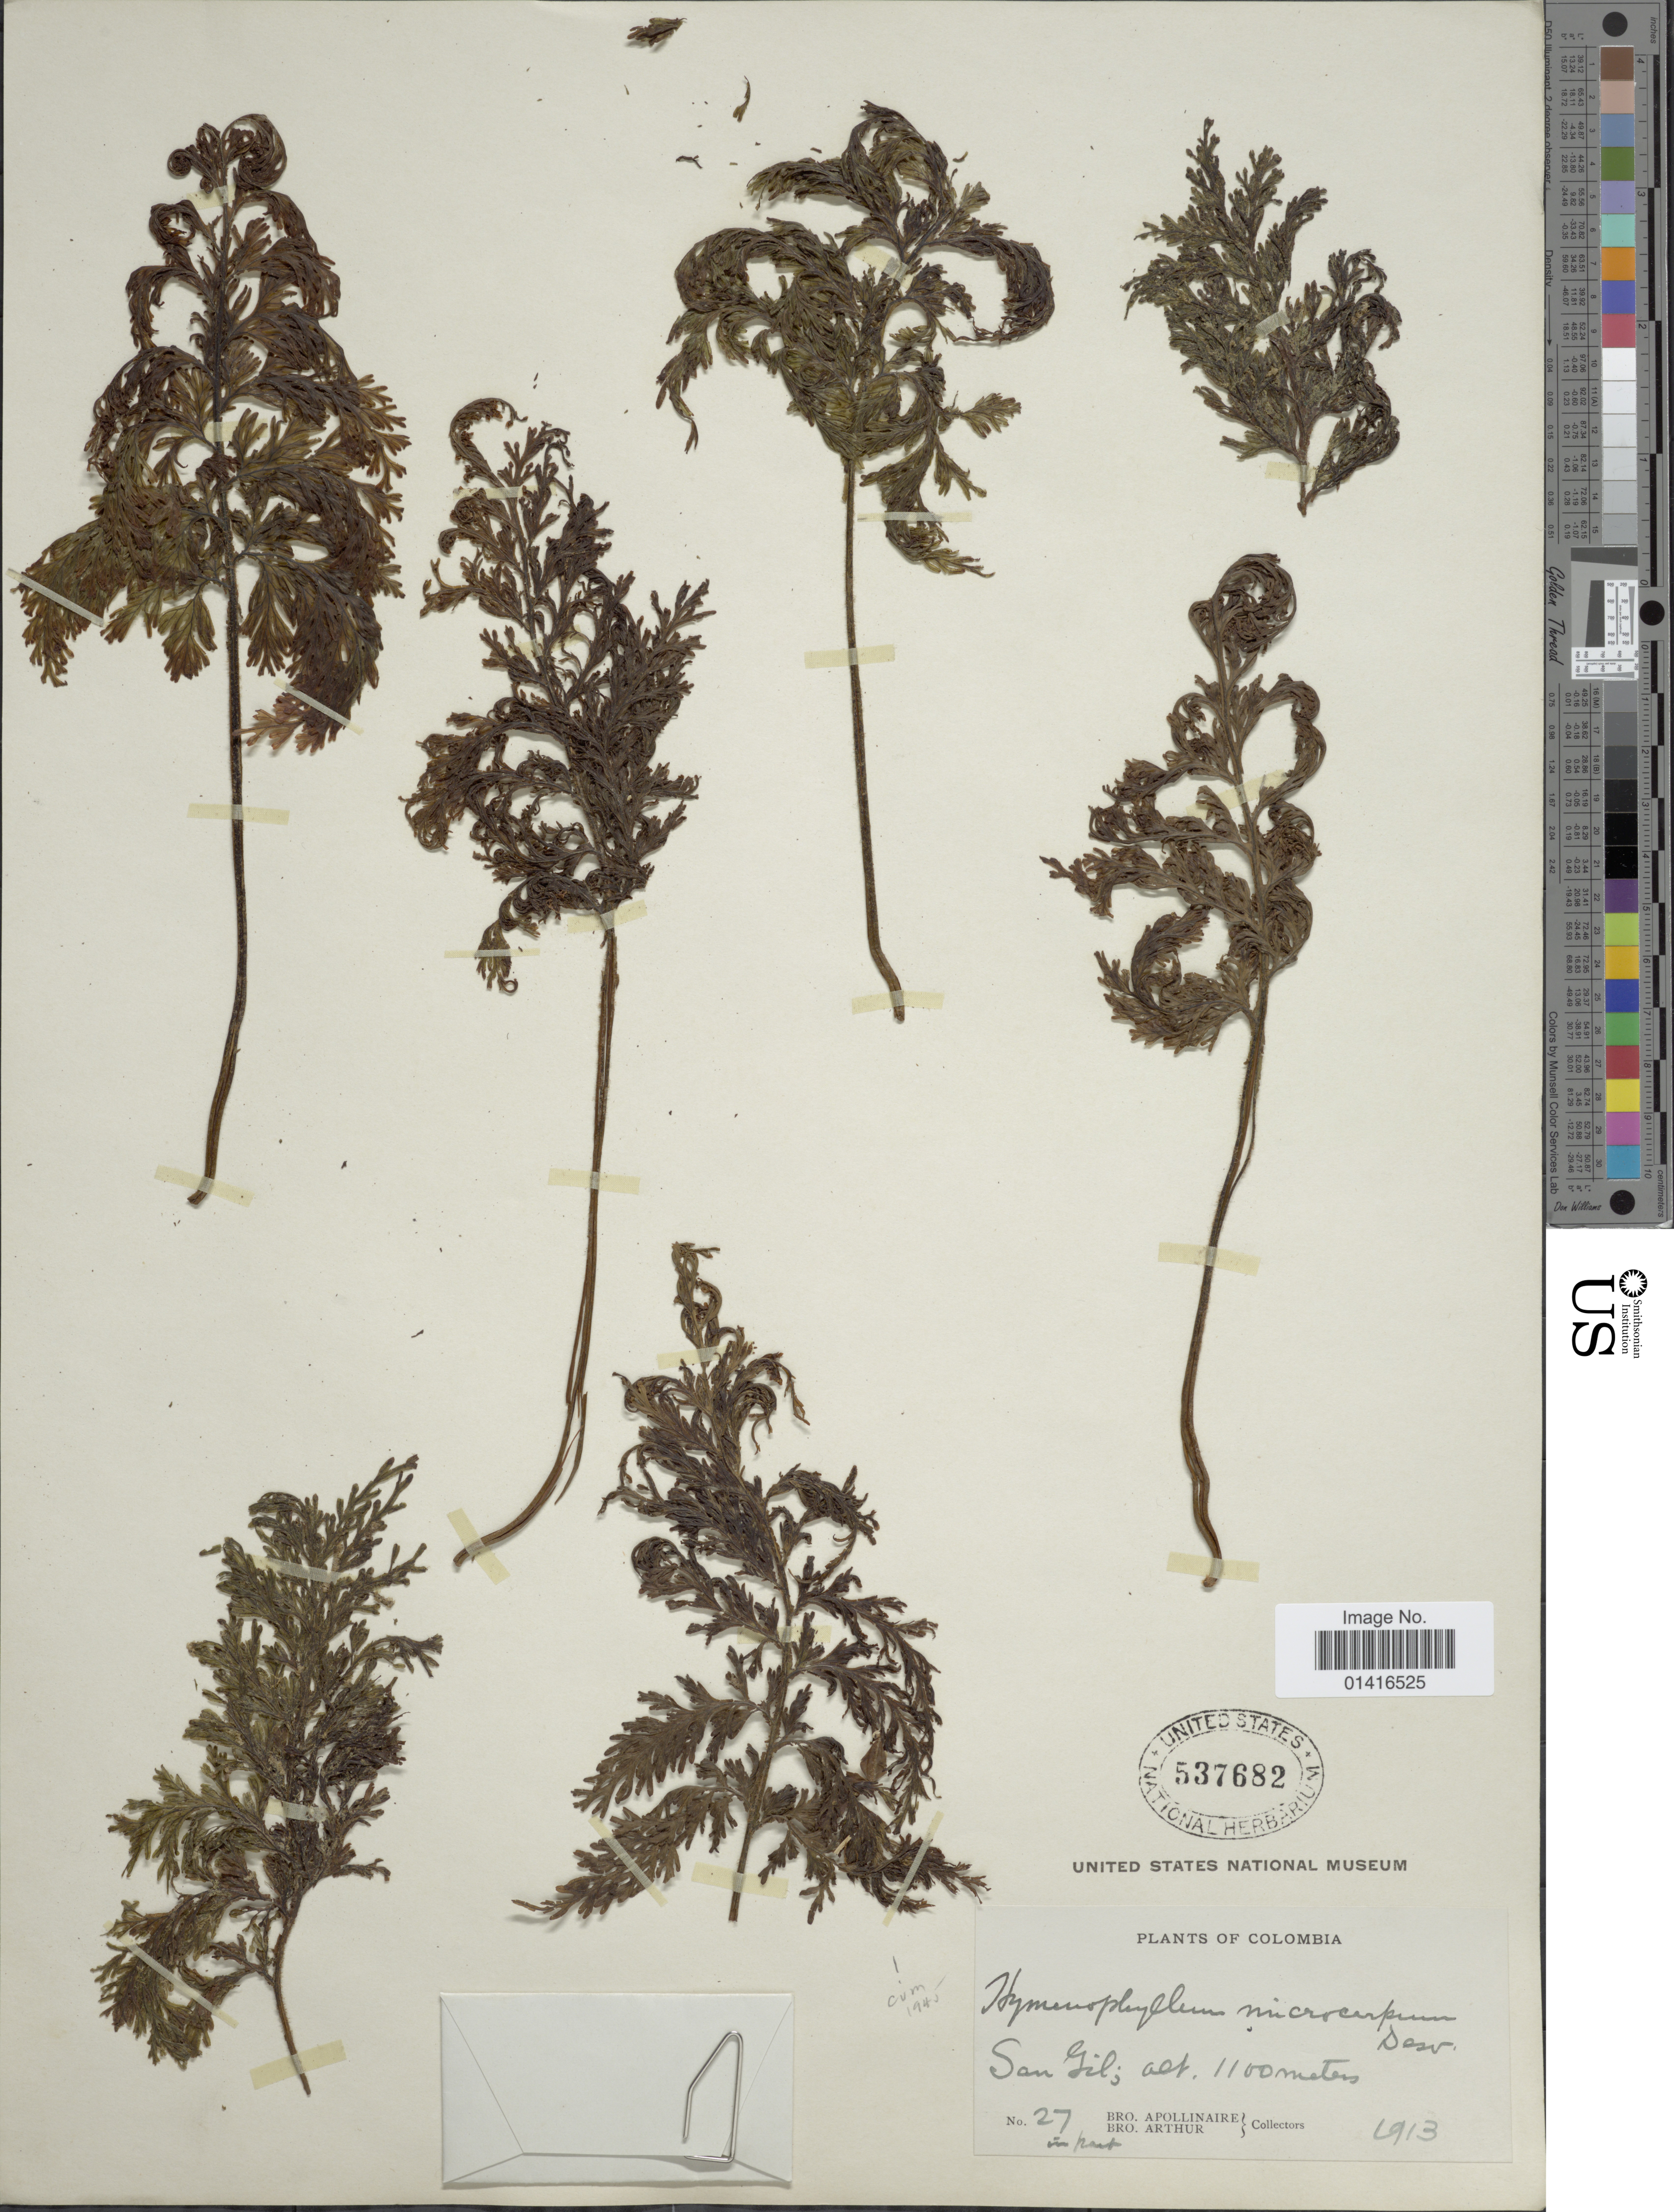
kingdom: Plantae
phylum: Tracheophyta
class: Polypodiopsida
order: Hymenophyllales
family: Hymenophyllaceae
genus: Hymenophyllum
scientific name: Hymenophyllum microcarpum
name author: (Desv.) Lellinger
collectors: Bro. Apollinaire & Bro. Arthur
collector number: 27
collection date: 1913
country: Colombia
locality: San Gil.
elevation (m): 1100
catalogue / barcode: US 537682